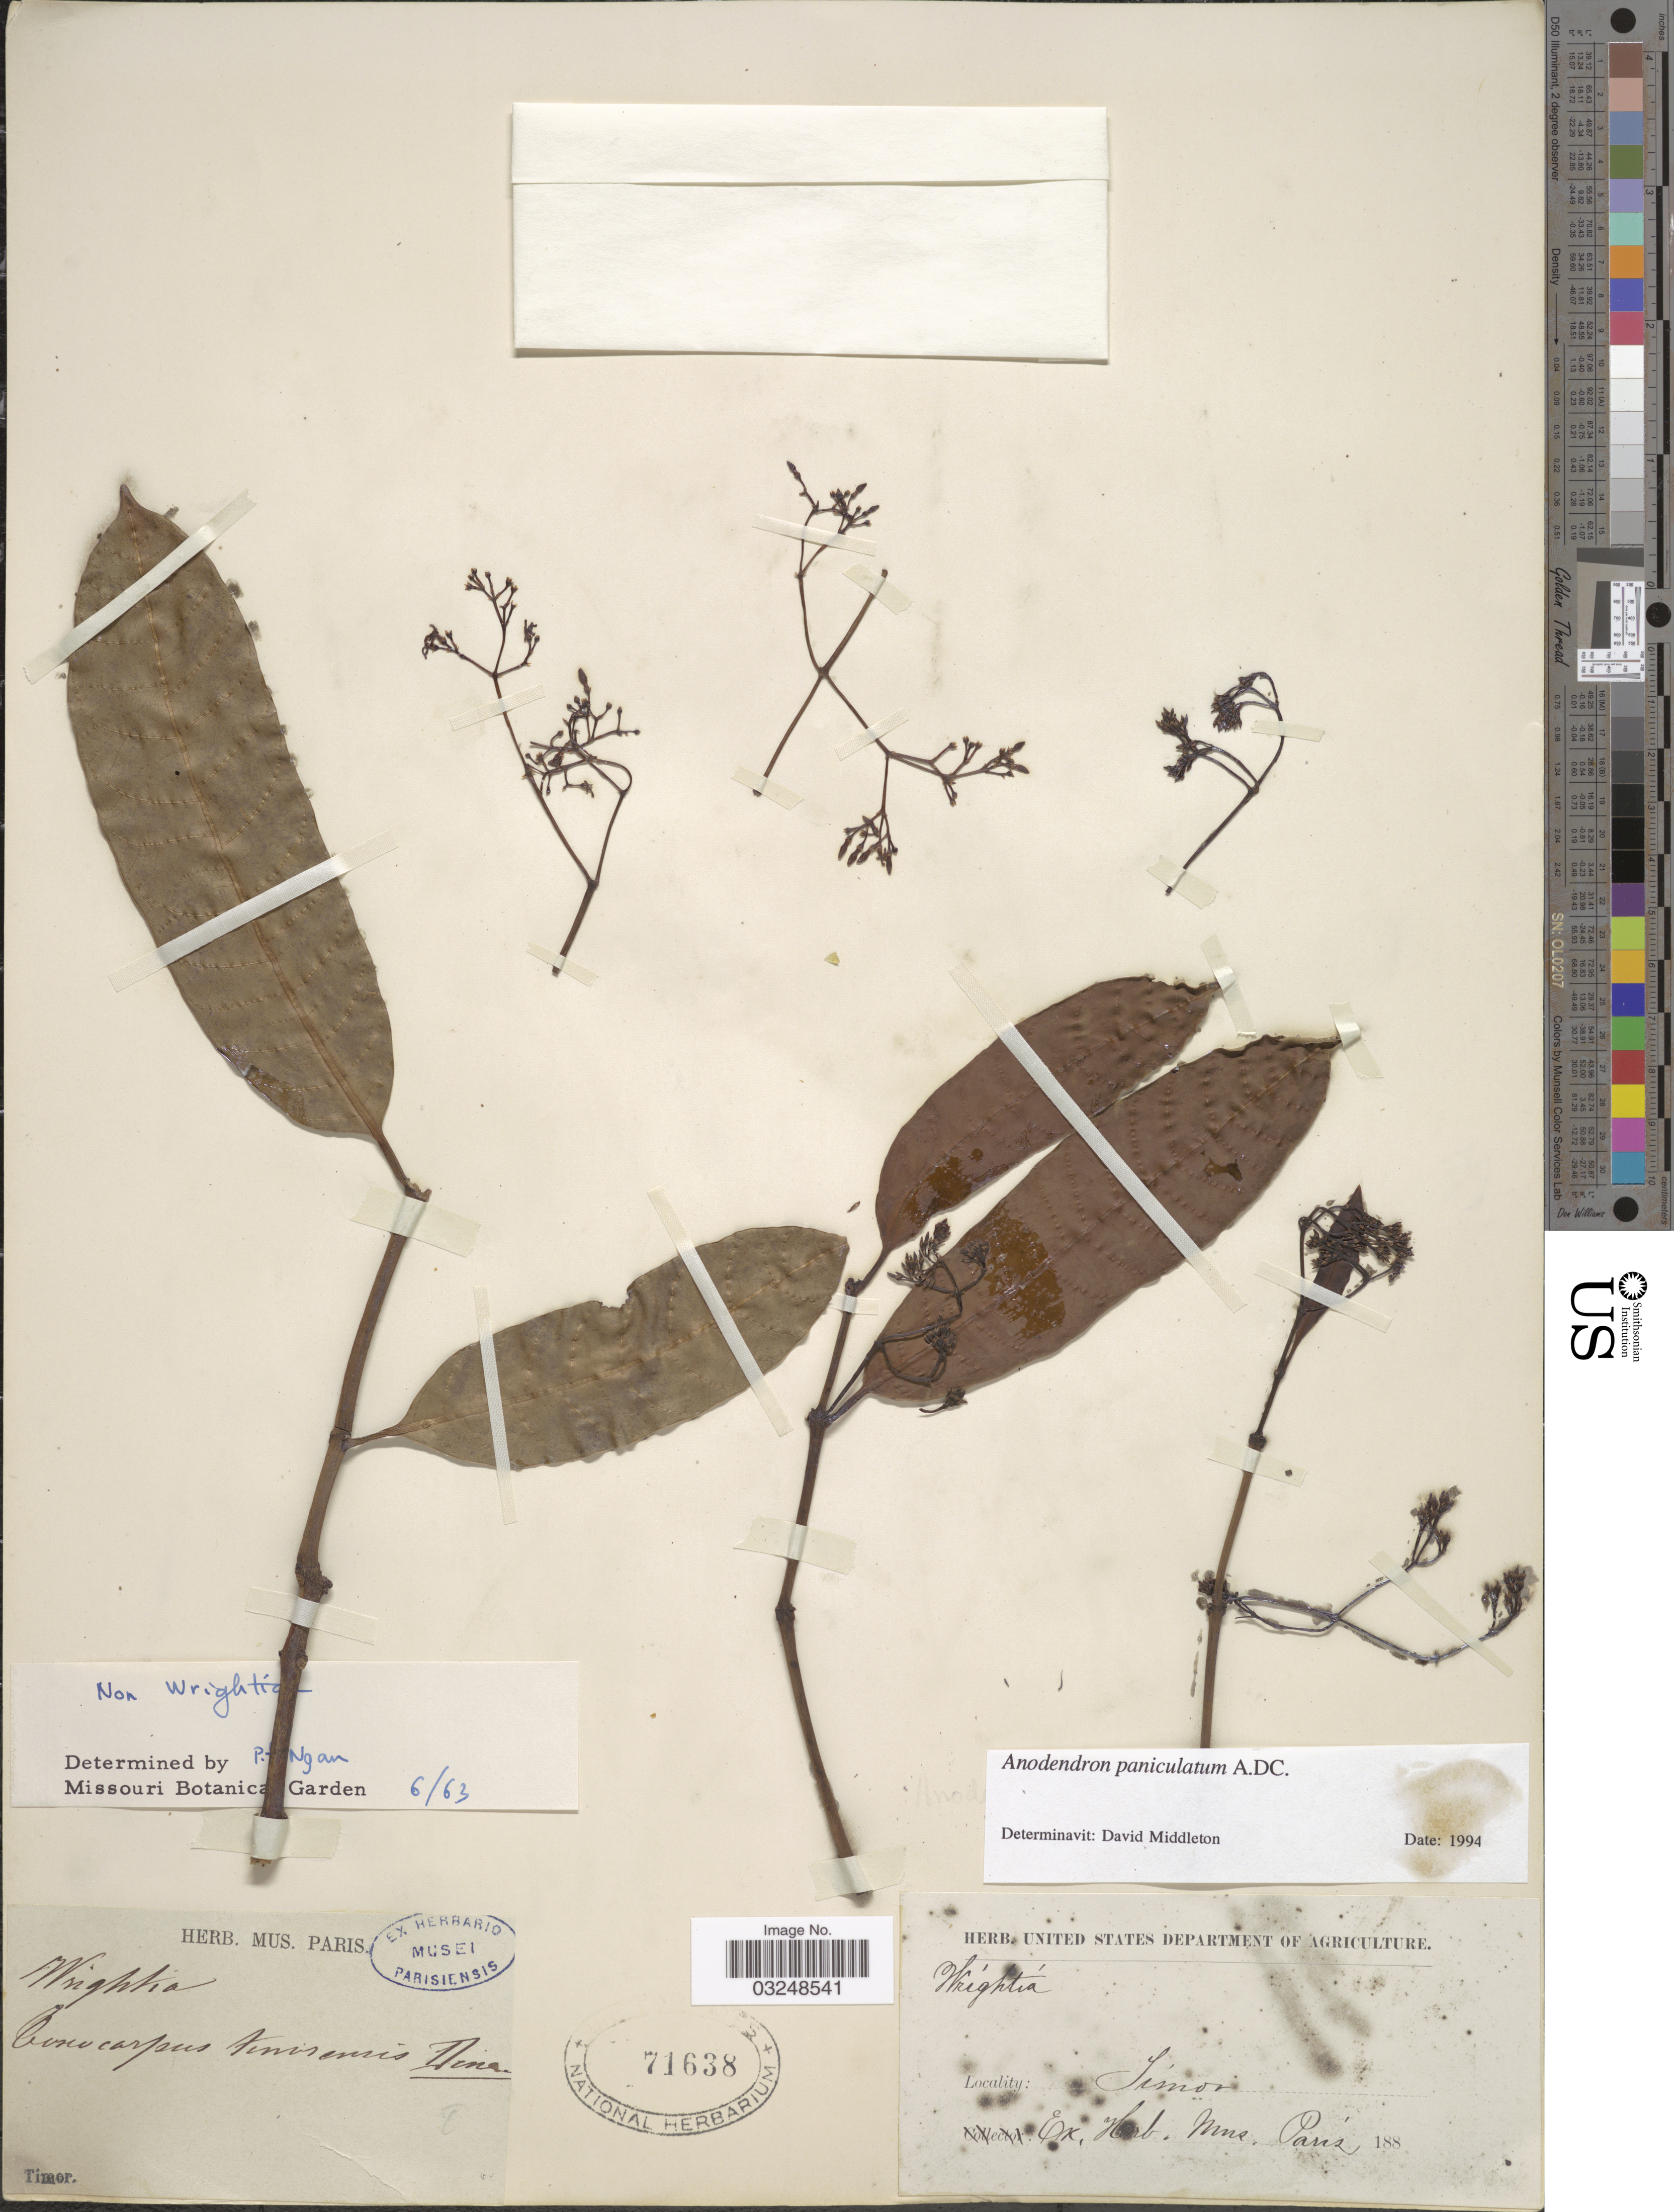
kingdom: Plantae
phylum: Tracheophyta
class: Magnoliopsida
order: Gentianales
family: Apocynaceae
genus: Anodendron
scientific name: Anodendron paniculatum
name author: A. DC.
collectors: ex herb. Mus. Paris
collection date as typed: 188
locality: Timor.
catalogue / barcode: US 71638